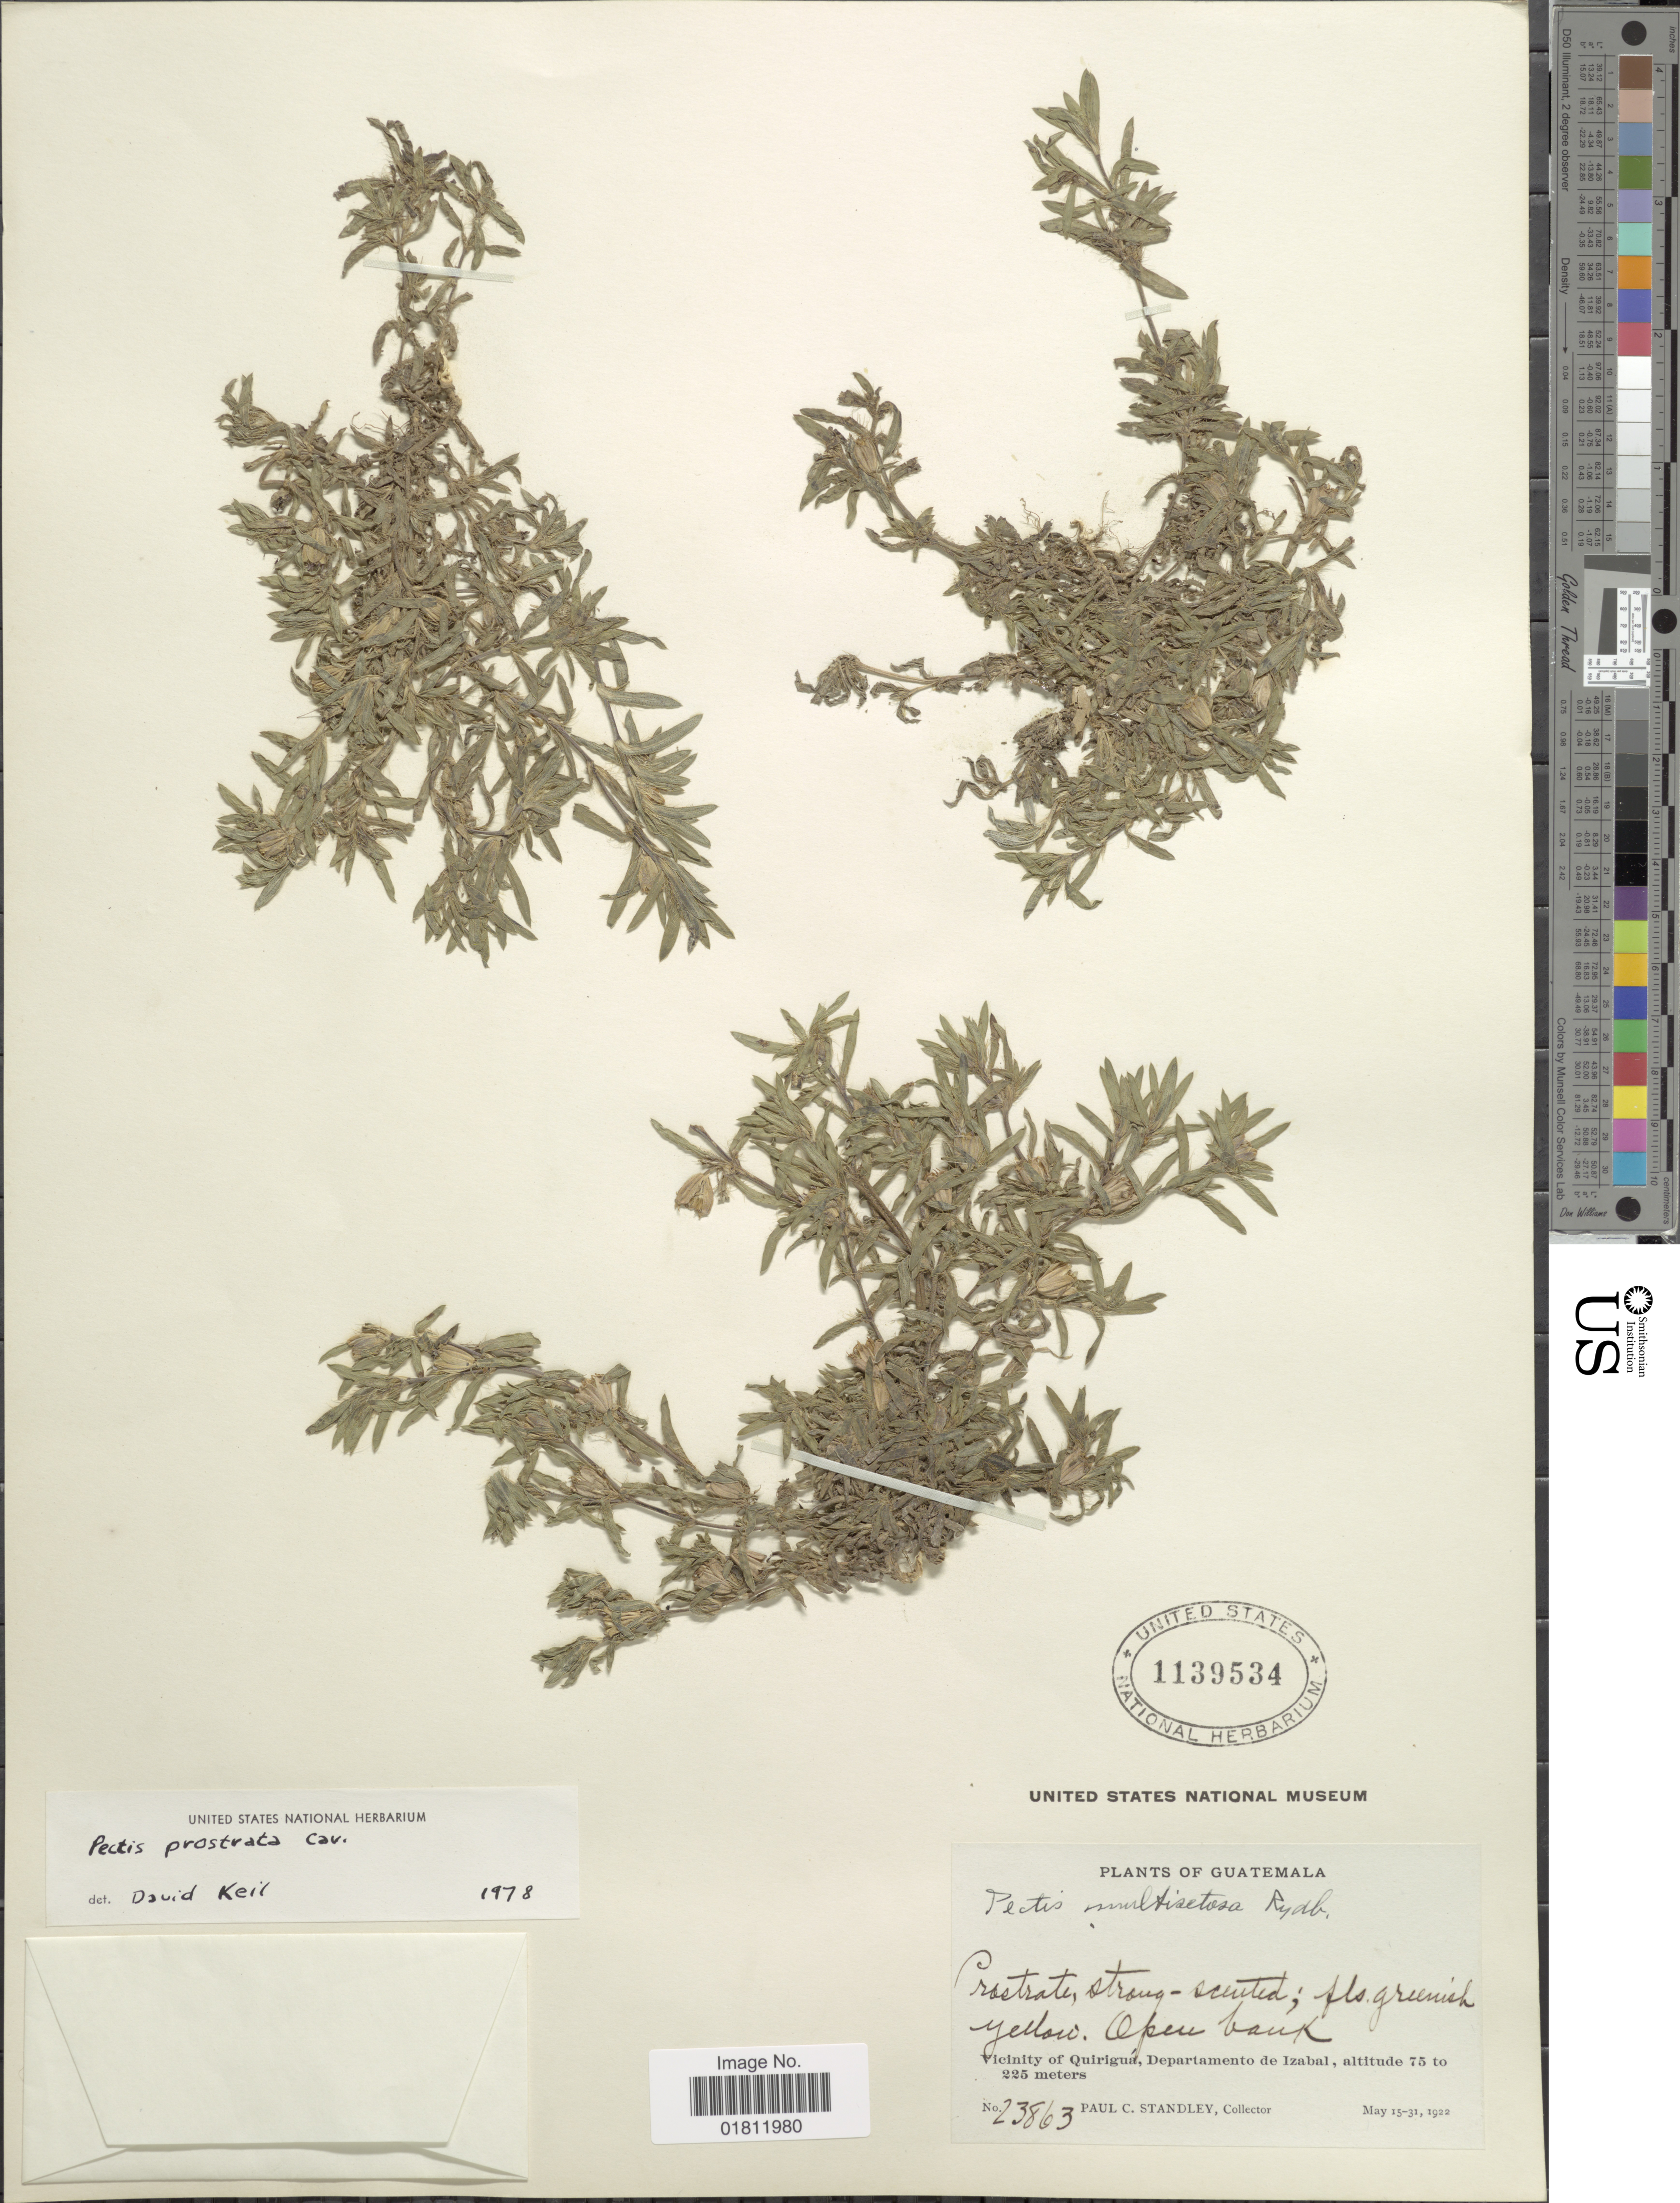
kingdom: Plantae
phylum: Tracheophyta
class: Magnoliopsida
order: Asterales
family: Asteraceae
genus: Pectis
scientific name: Pectis prostrata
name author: Cav.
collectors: P. C. Standley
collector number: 23863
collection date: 1922-05-15/1922-05-31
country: Guatemala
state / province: Izabal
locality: Vicinity of Quirigua, Departmento de Izabal.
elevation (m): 75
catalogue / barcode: US 1139534